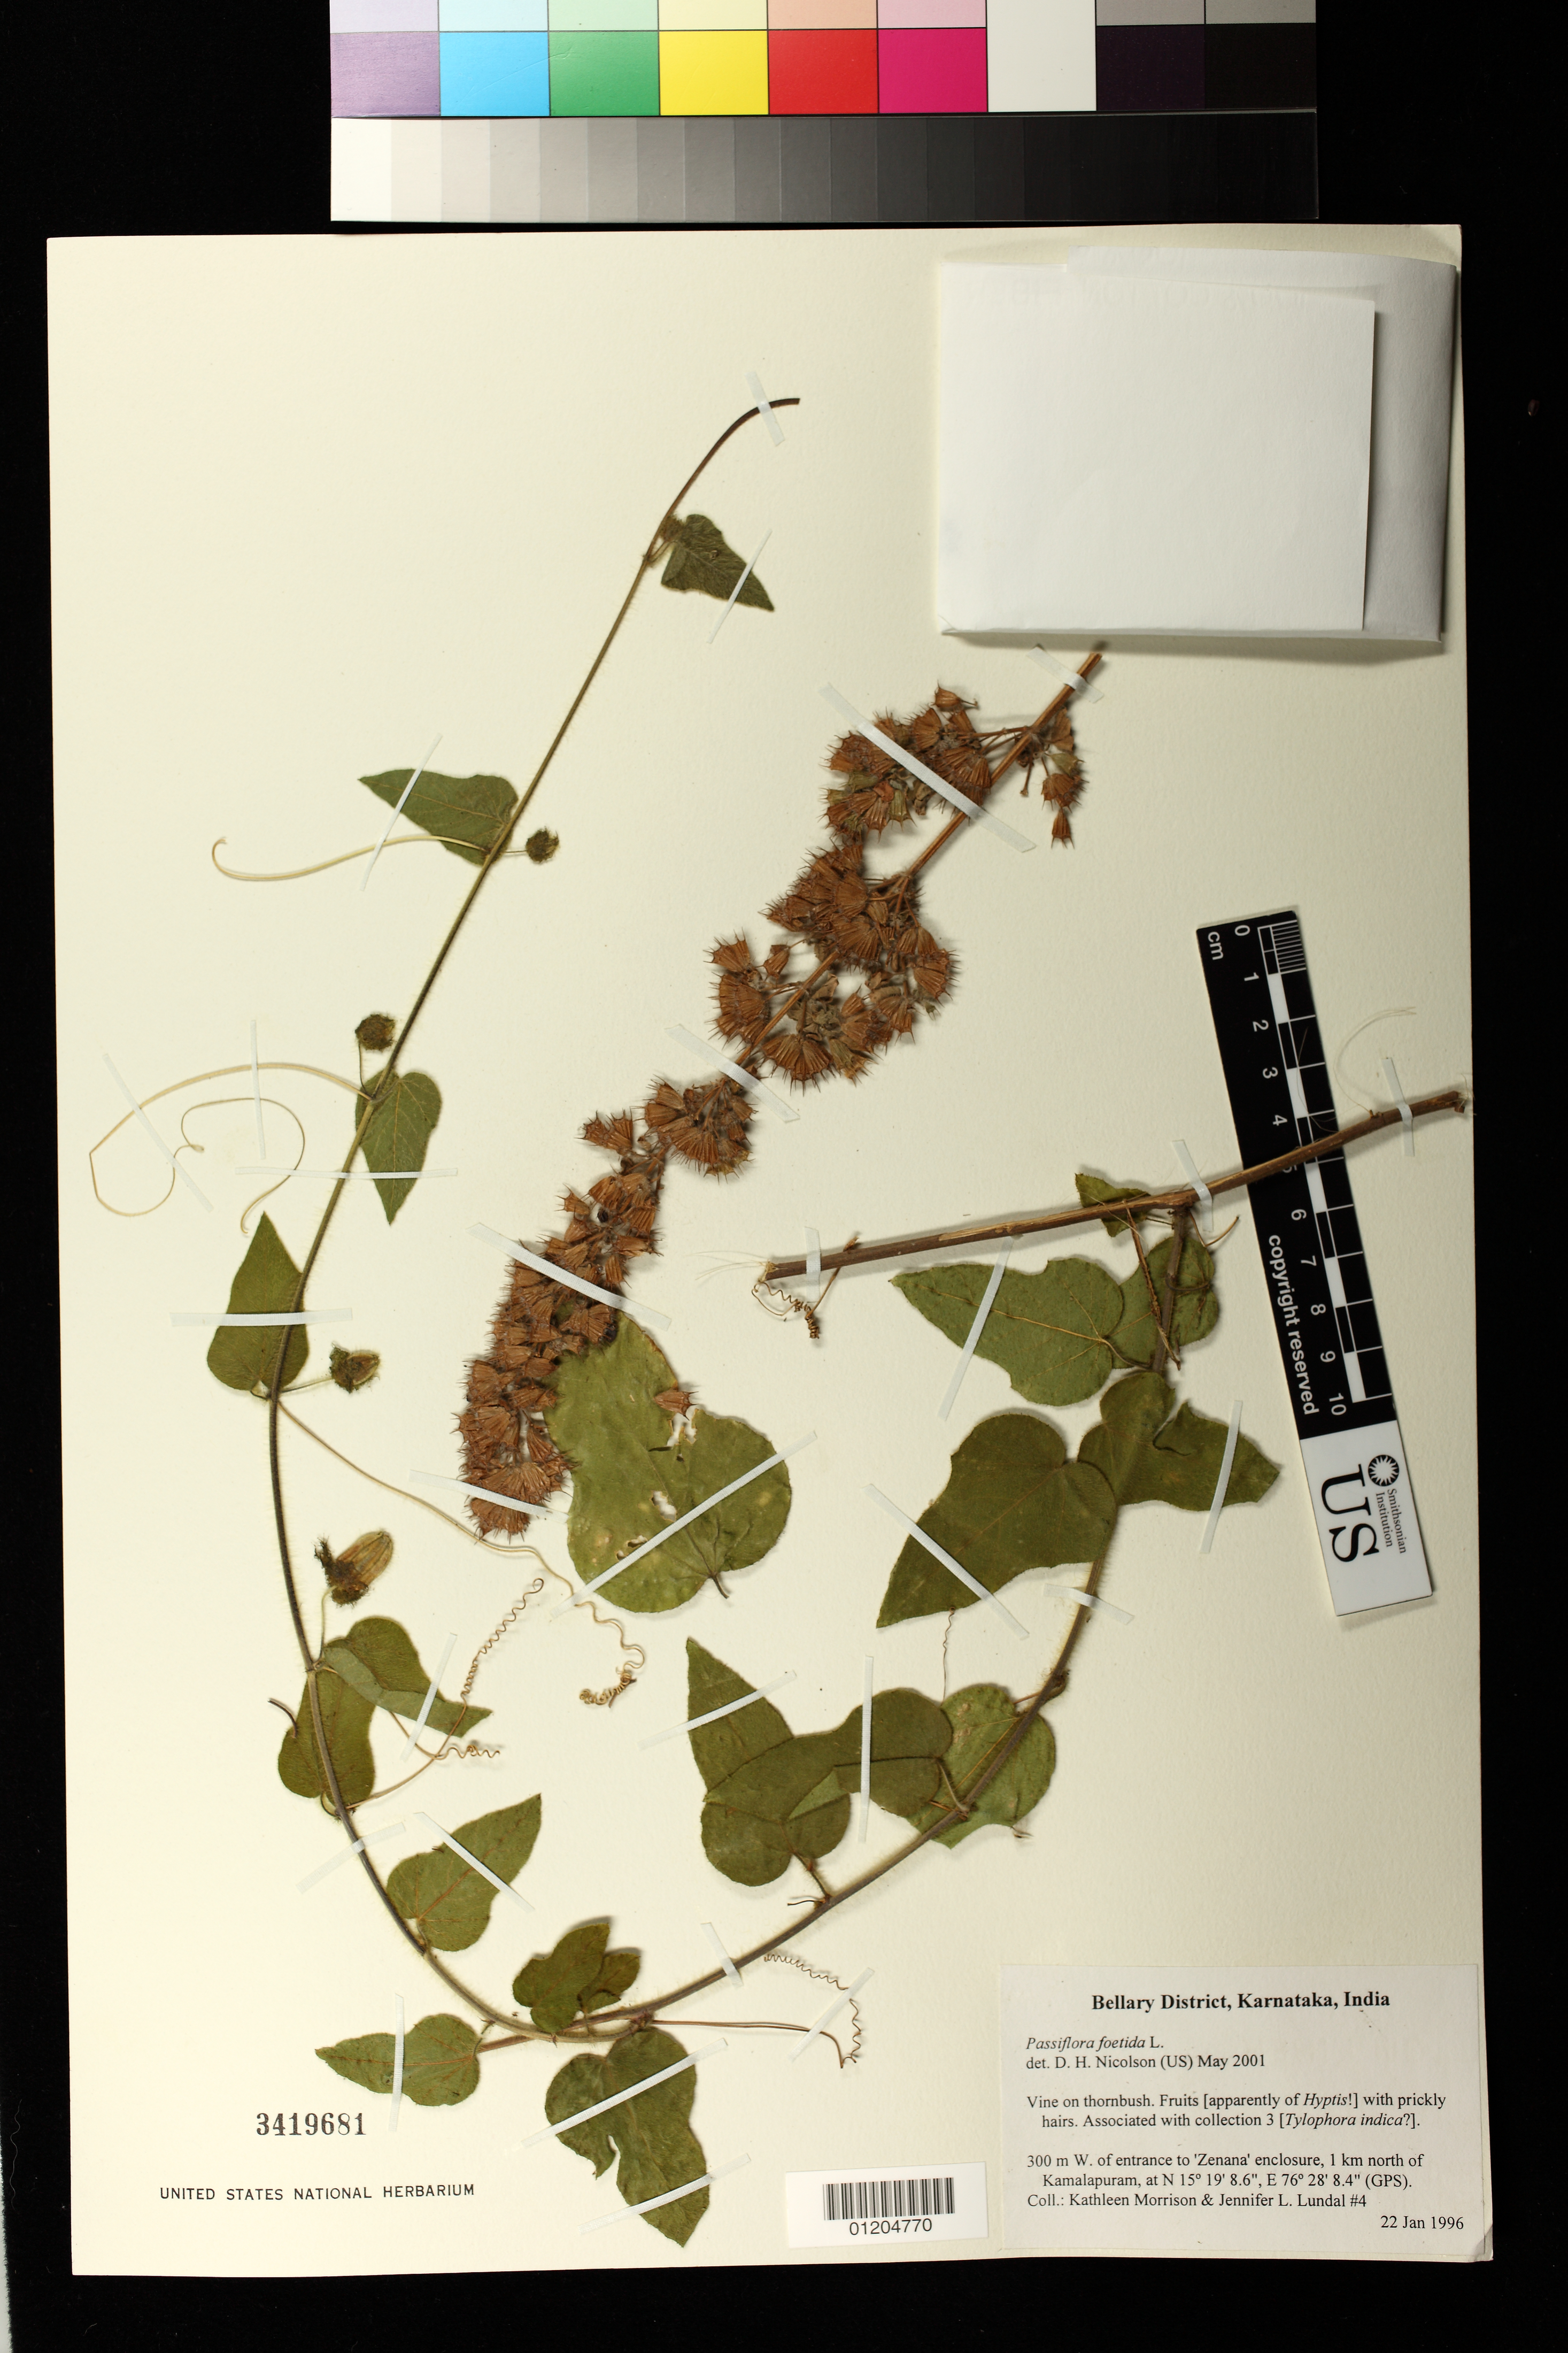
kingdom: Plantae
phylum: Tracheophyta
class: Magnoliopsida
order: Malpighiales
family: Passifloraceae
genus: Passiflora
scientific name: Passiflora foetida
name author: L.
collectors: K. Morrison & J. Lundal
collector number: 4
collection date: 1996-01-22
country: India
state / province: Karnataka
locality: Bellary District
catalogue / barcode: US 3419681